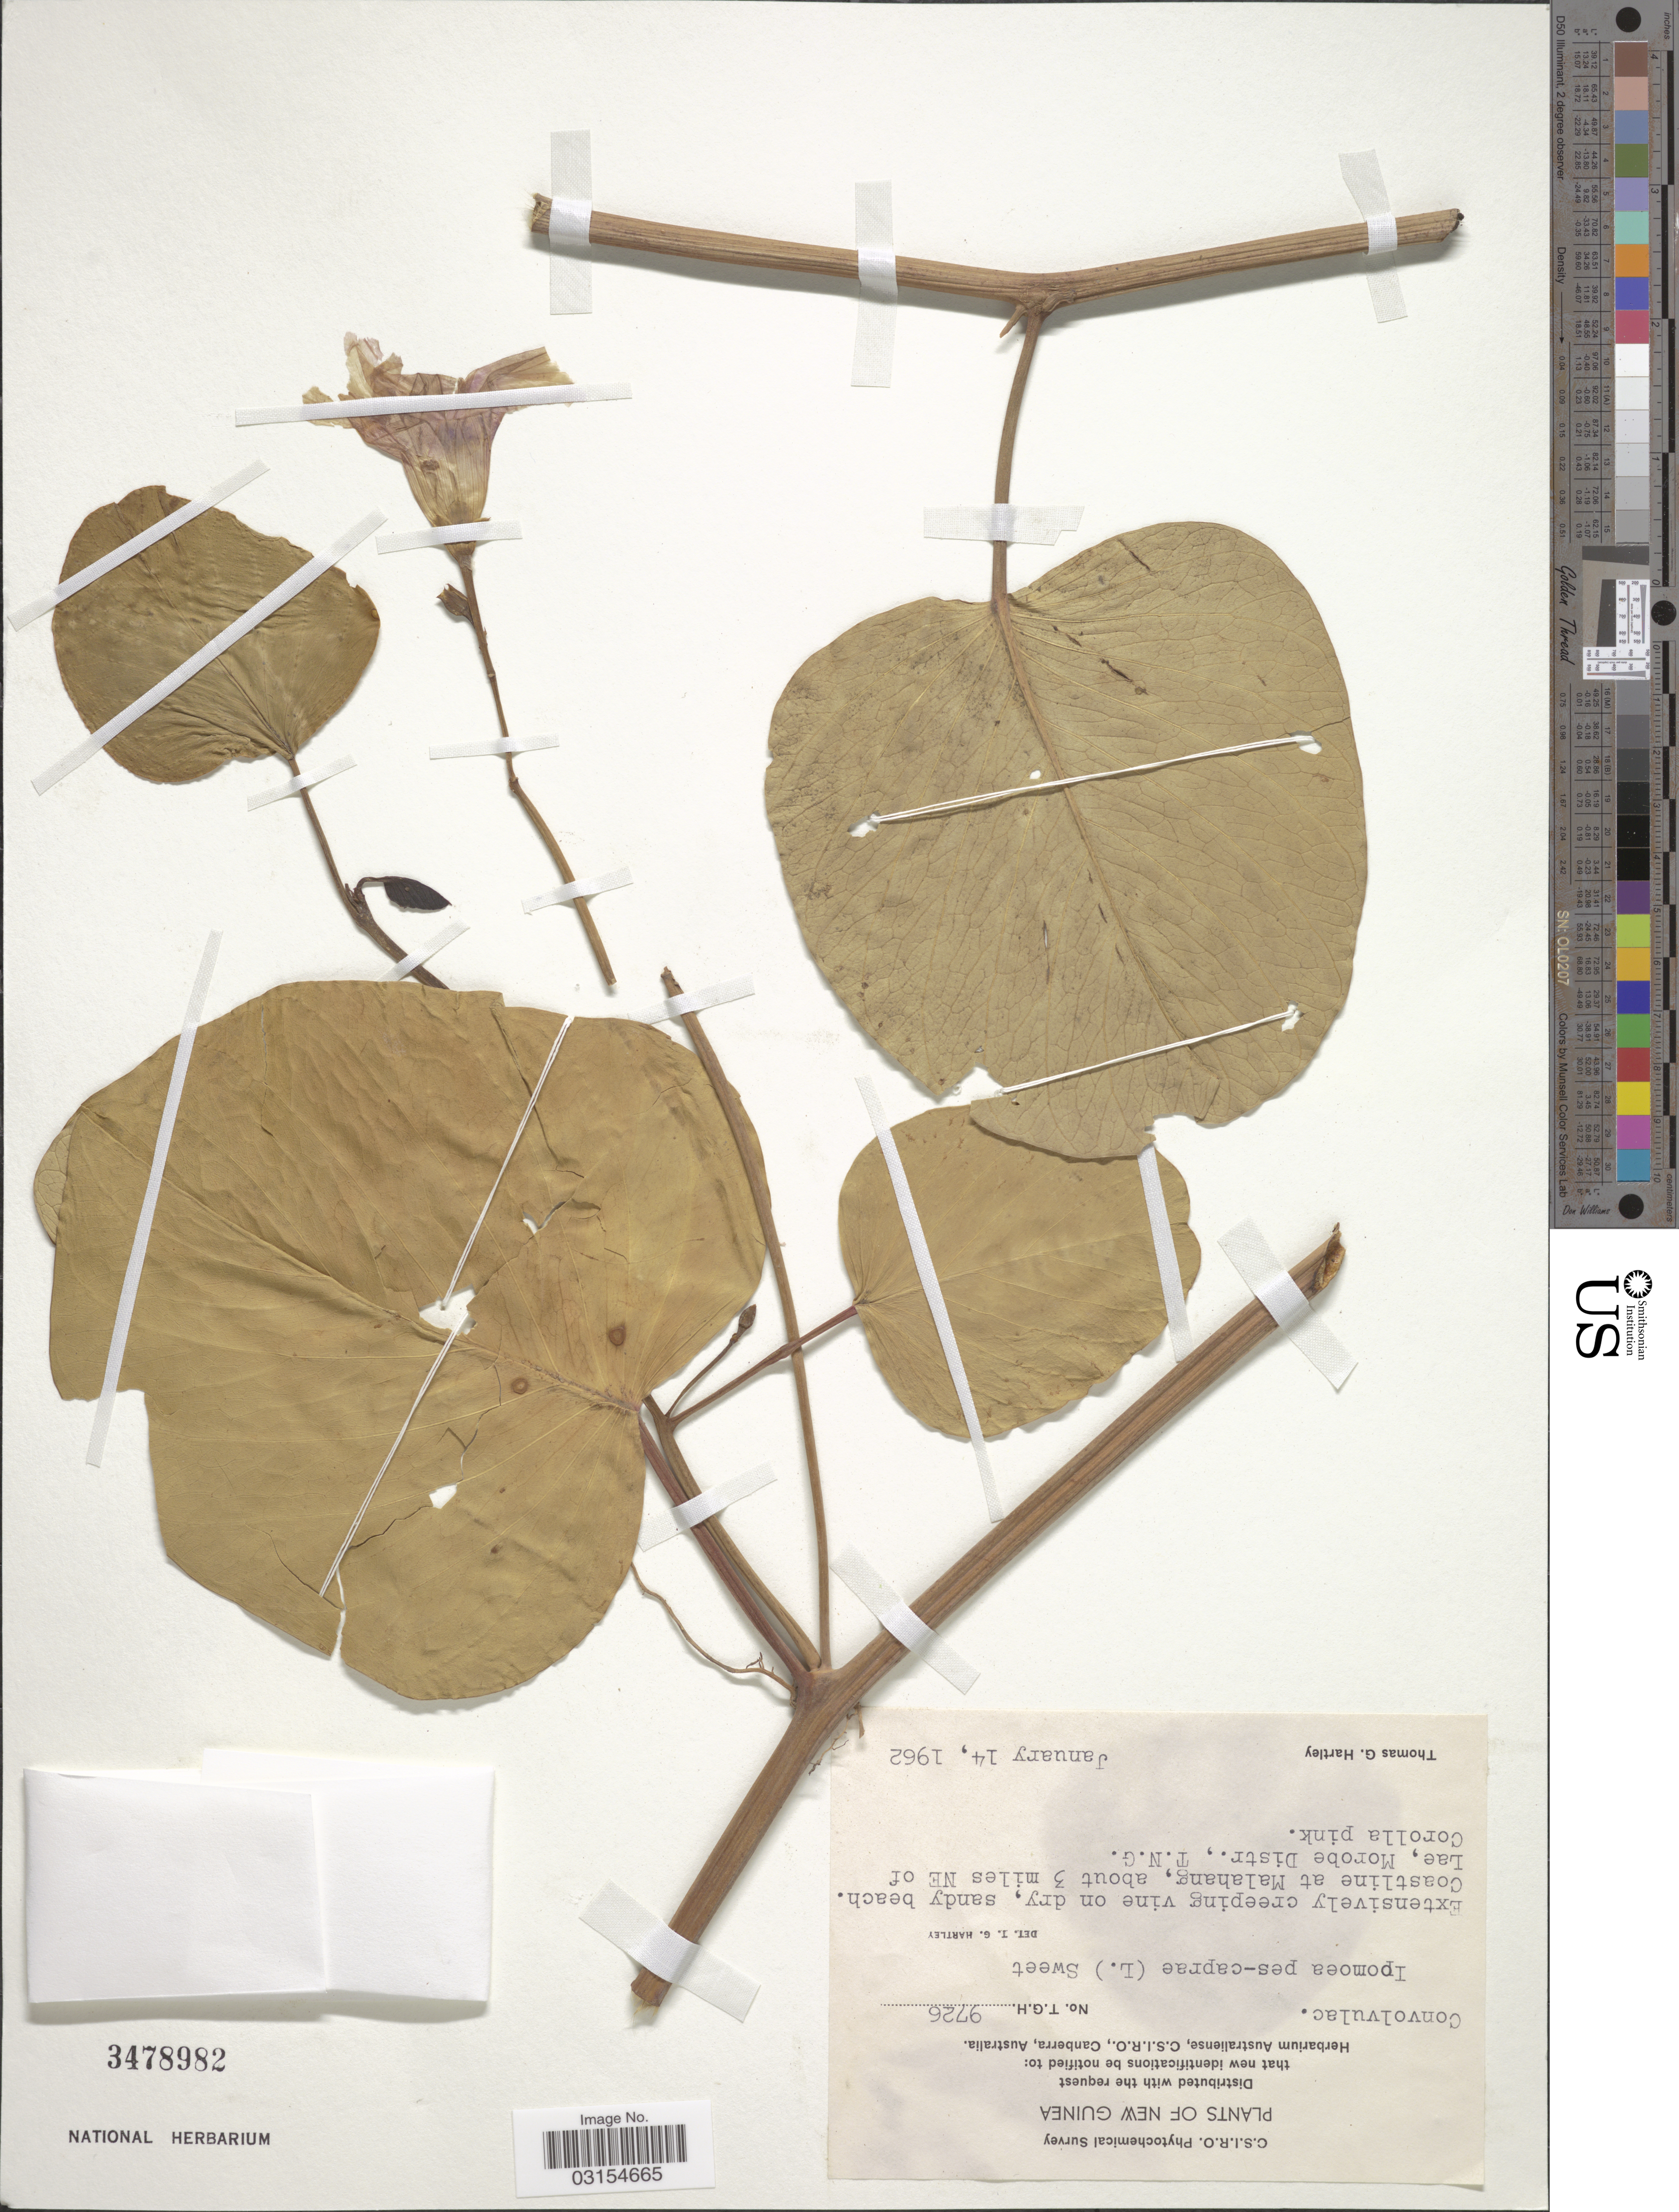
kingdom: Plantae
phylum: Tracheophyta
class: Magnoliopsida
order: Solanales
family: Convolvulaceae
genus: Ipomoea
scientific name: Ipomoea pes-caprae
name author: (L.) R. Br.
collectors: T. G. Hartley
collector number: TGH9726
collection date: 1962-01-14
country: Papua New Guinea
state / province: Morobe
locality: New Guinea, Coastline at Malahang, about 3 miles NE of Lae, Morobe Distr., T.N.G.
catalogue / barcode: US 3478982